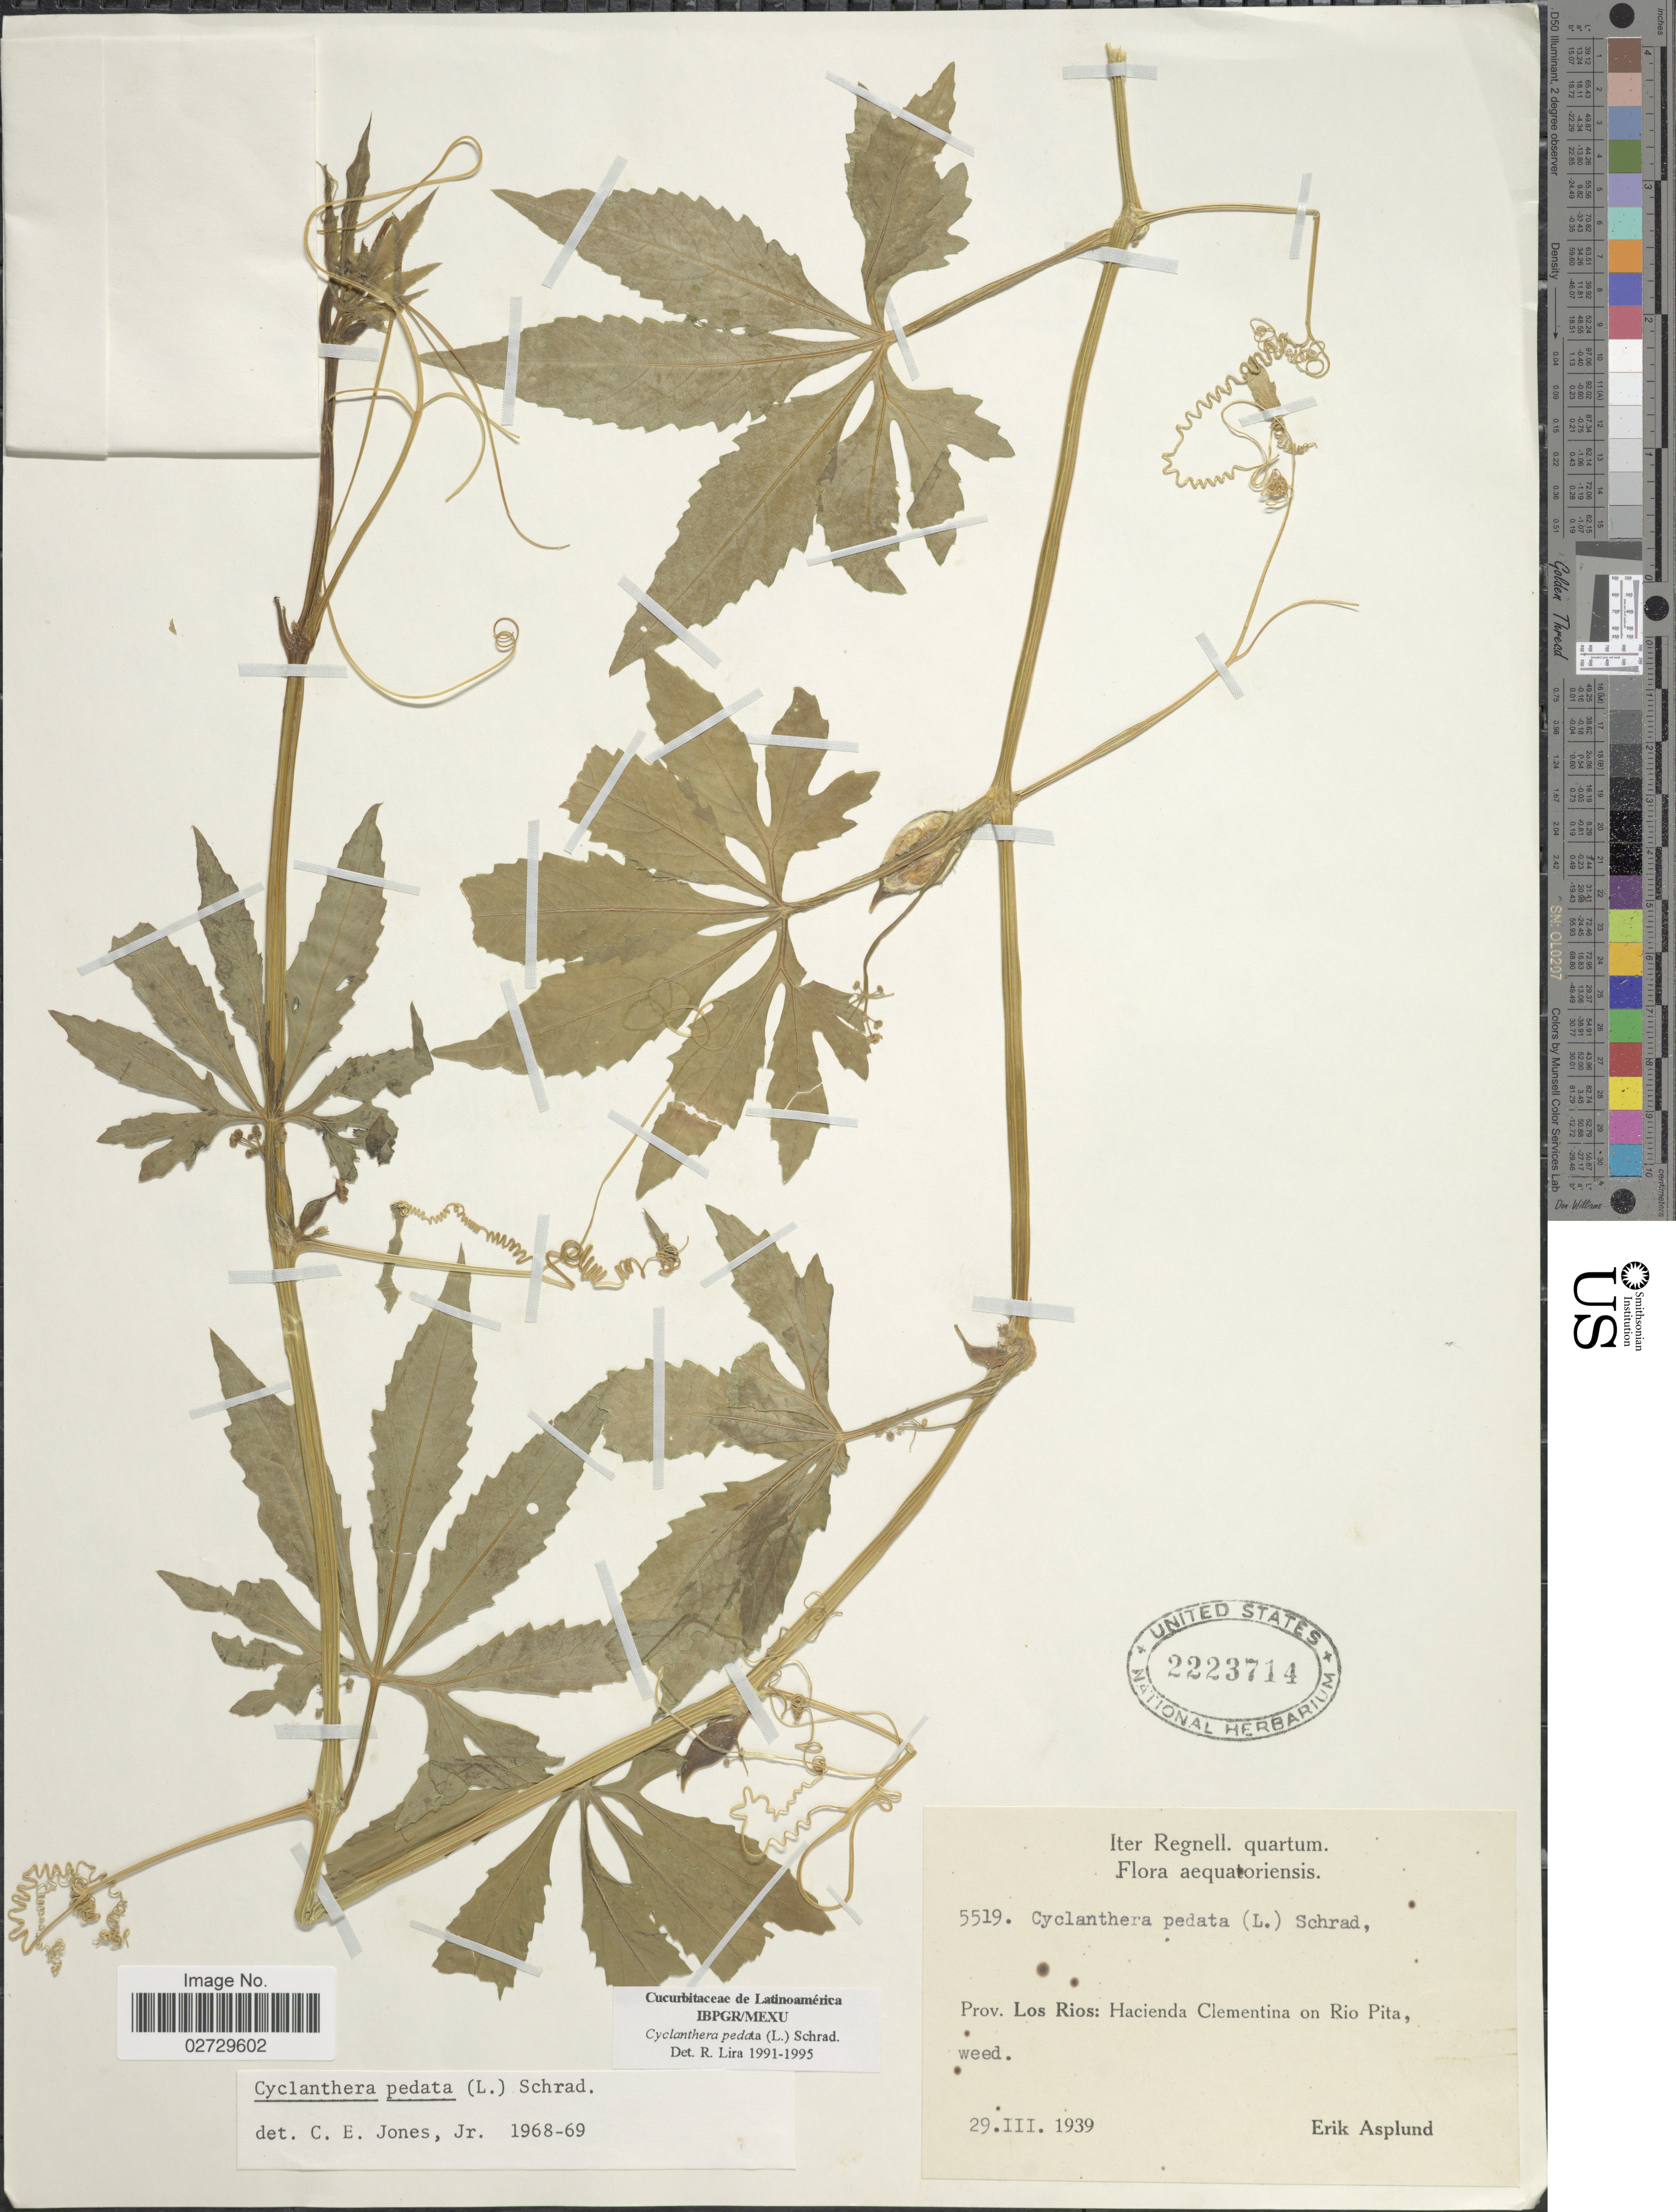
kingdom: Plantae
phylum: Tracheophyta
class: Magnoliopsida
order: Cucurbitales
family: Cucurbitaceae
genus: Cyclanthera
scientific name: Cyclanthera pedata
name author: (L.) Schrad.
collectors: E. Asplund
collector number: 5519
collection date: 1939-03-29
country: Ecuador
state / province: Los Ríos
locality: Prov. Los Rios: Hacienda Clementina on Rio Pita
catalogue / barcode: US 2223714